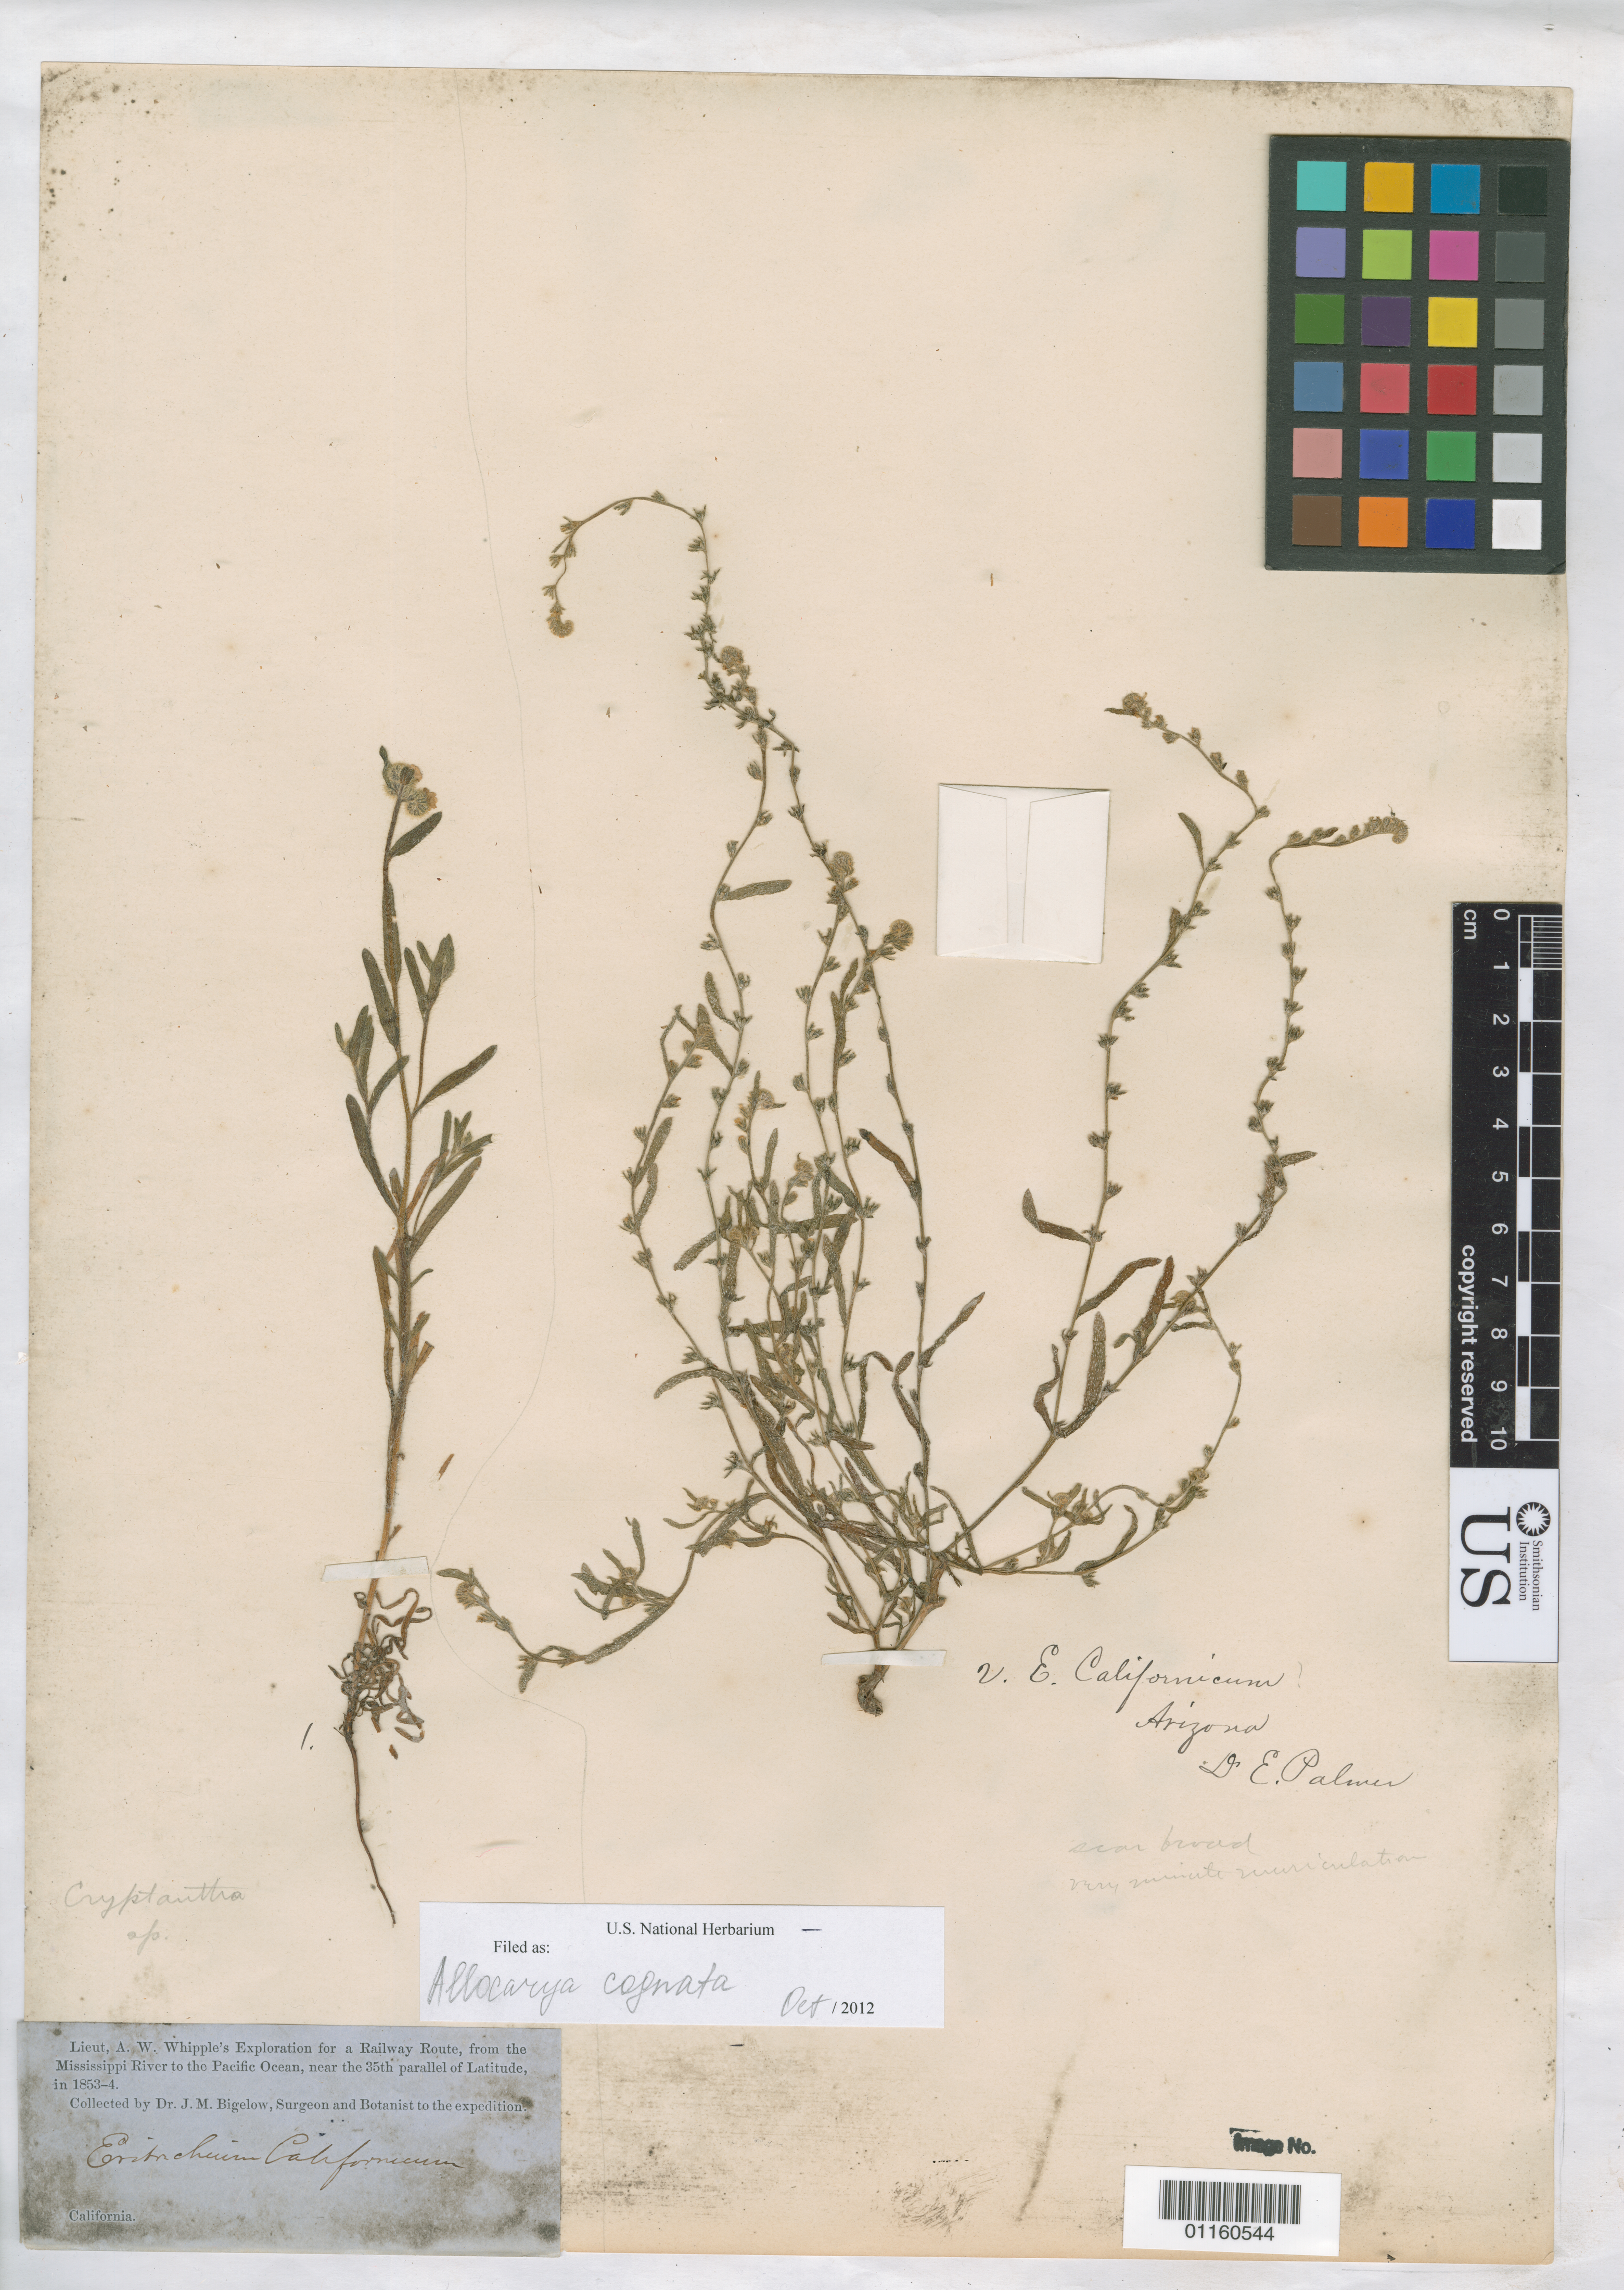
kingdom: Plantae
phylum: Tracheophyta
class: Magnoliopsida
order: Boraginales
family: Boraginaceae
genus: Allocarya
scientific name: Allocarya cognata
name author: Greene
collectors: J. M. Bigelow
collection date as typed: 1853 to -- --- 1854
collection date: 1853/1854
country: United States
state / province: California